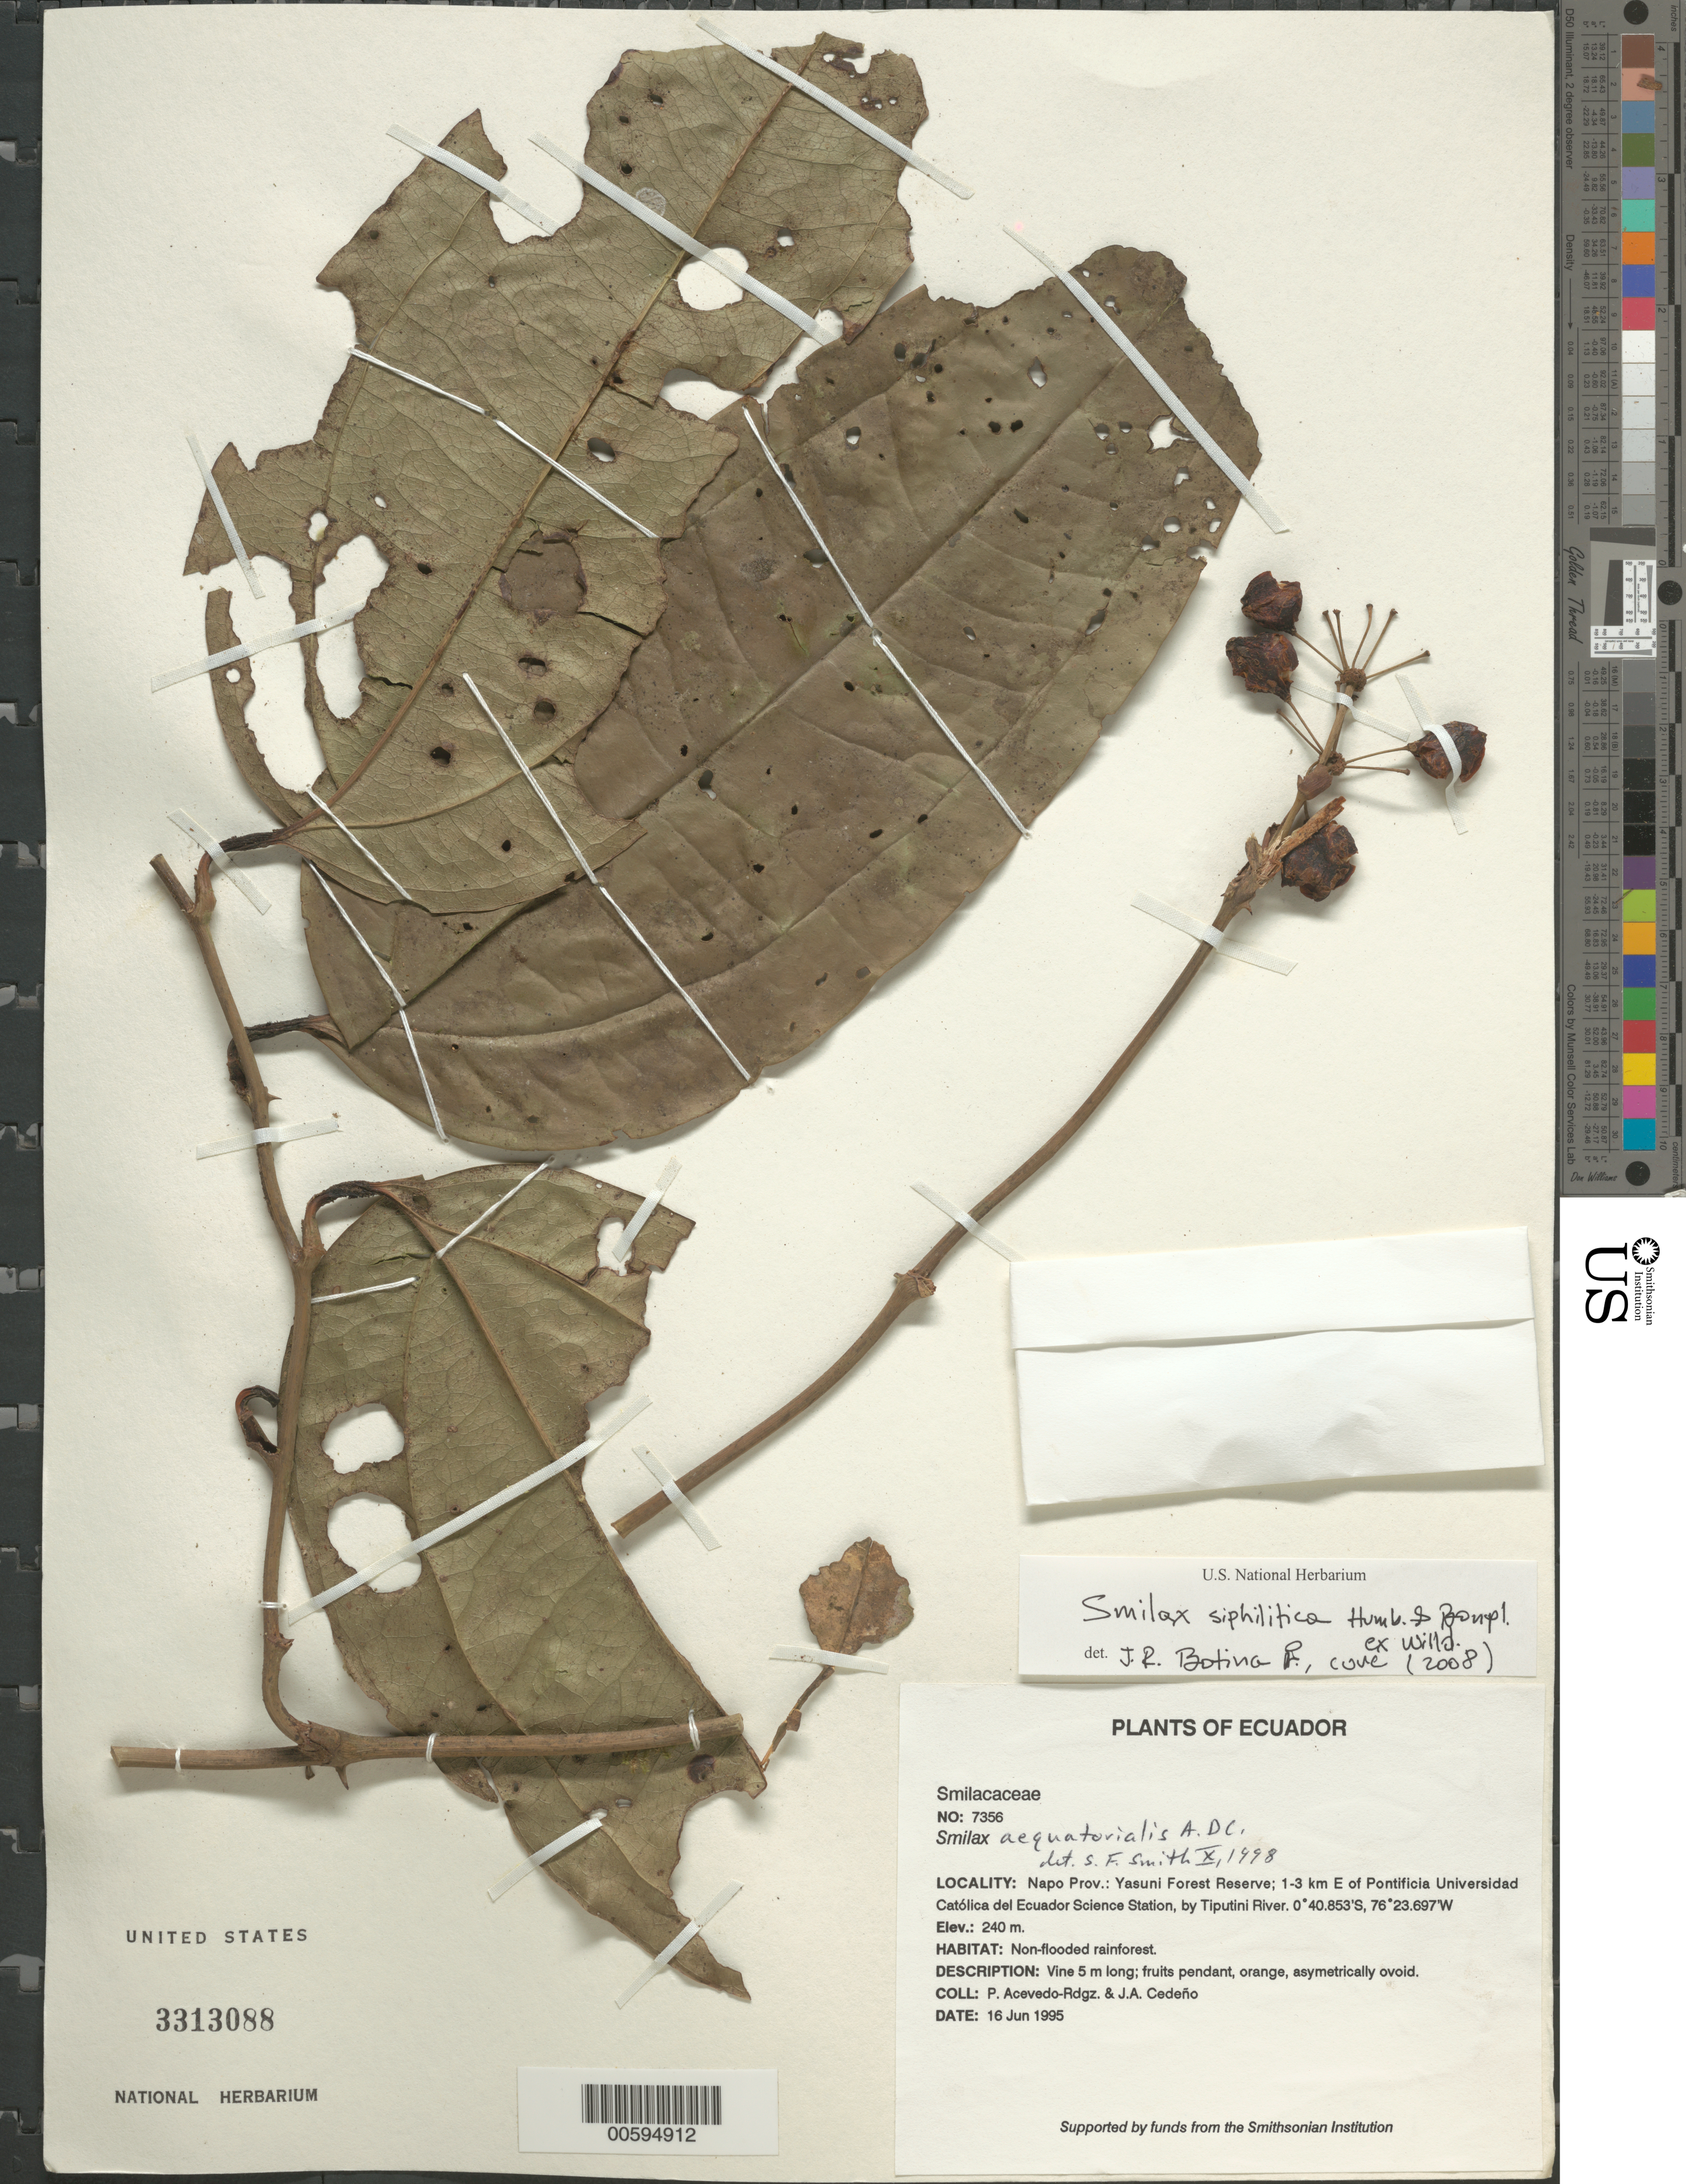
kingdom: Plantae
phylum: Tracheophyta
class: Liliopsida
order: Liliales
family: Smilacaceae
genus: Smilax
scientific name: Smilax aequatorialis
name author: A. DC.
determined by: Smith, Stephen F., (US), NMNH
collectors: P. Acevedo-Rodr. & J. A. Cedeño M.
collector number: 7356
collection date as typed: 16 Jun 1995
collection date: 1995-06-16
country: Ecuador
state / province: Napo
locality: Napo Prov.: Yasuni Forest Reserve; 1-3 km E of Pontificia Universidad Católica del Ecuador Science Station by Tiputini River.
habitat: Non-flooded rainforest.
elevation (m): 240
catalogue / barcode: US 3313088